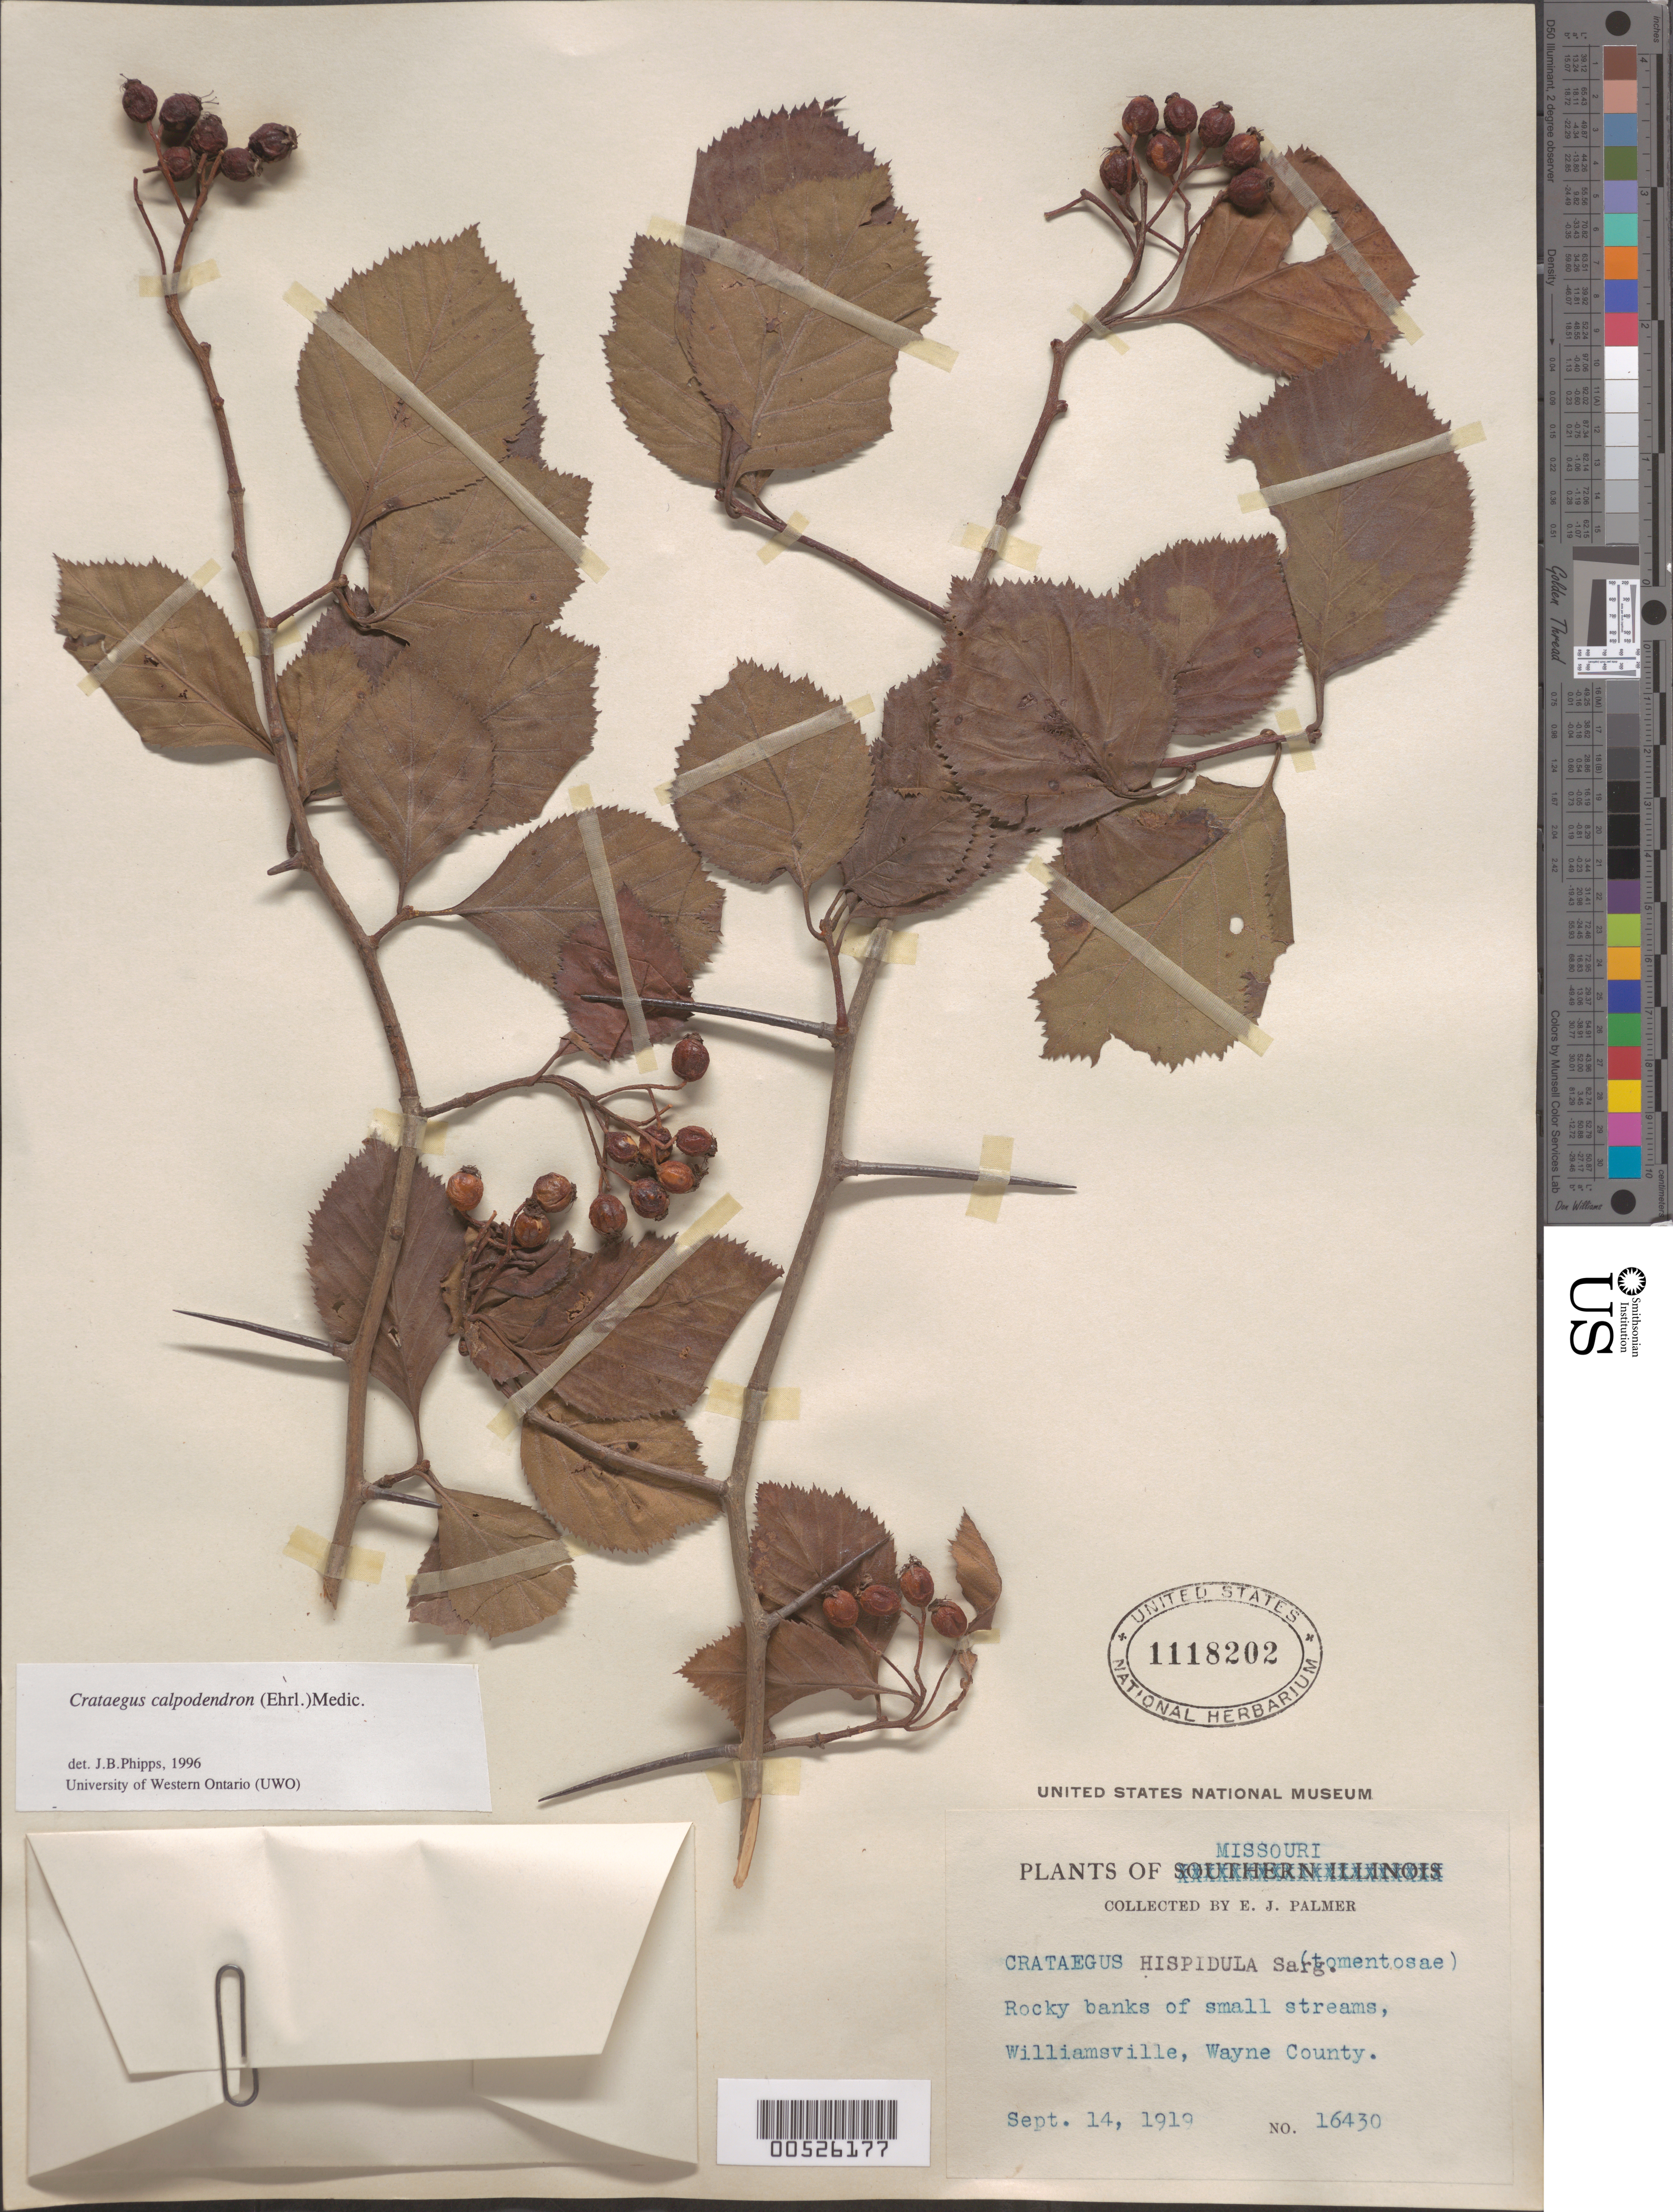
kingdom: Plantae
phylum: Tracheophyta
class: Magnoliopsida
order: Rosales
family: Rosaceae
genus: Crataegus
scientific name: Crataegus calpodendron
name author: (Ehrh.) Medik.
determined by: Phipps, James B., (UWO), University of Western Ontario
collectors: E. J. Palmer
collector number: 16430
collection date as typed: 14 Sep 1919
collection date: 1919-09-14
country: United States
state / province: Missouri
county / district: Wayne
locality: Williamsville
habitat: Rocky banks of small streams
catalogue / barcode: US 1118202